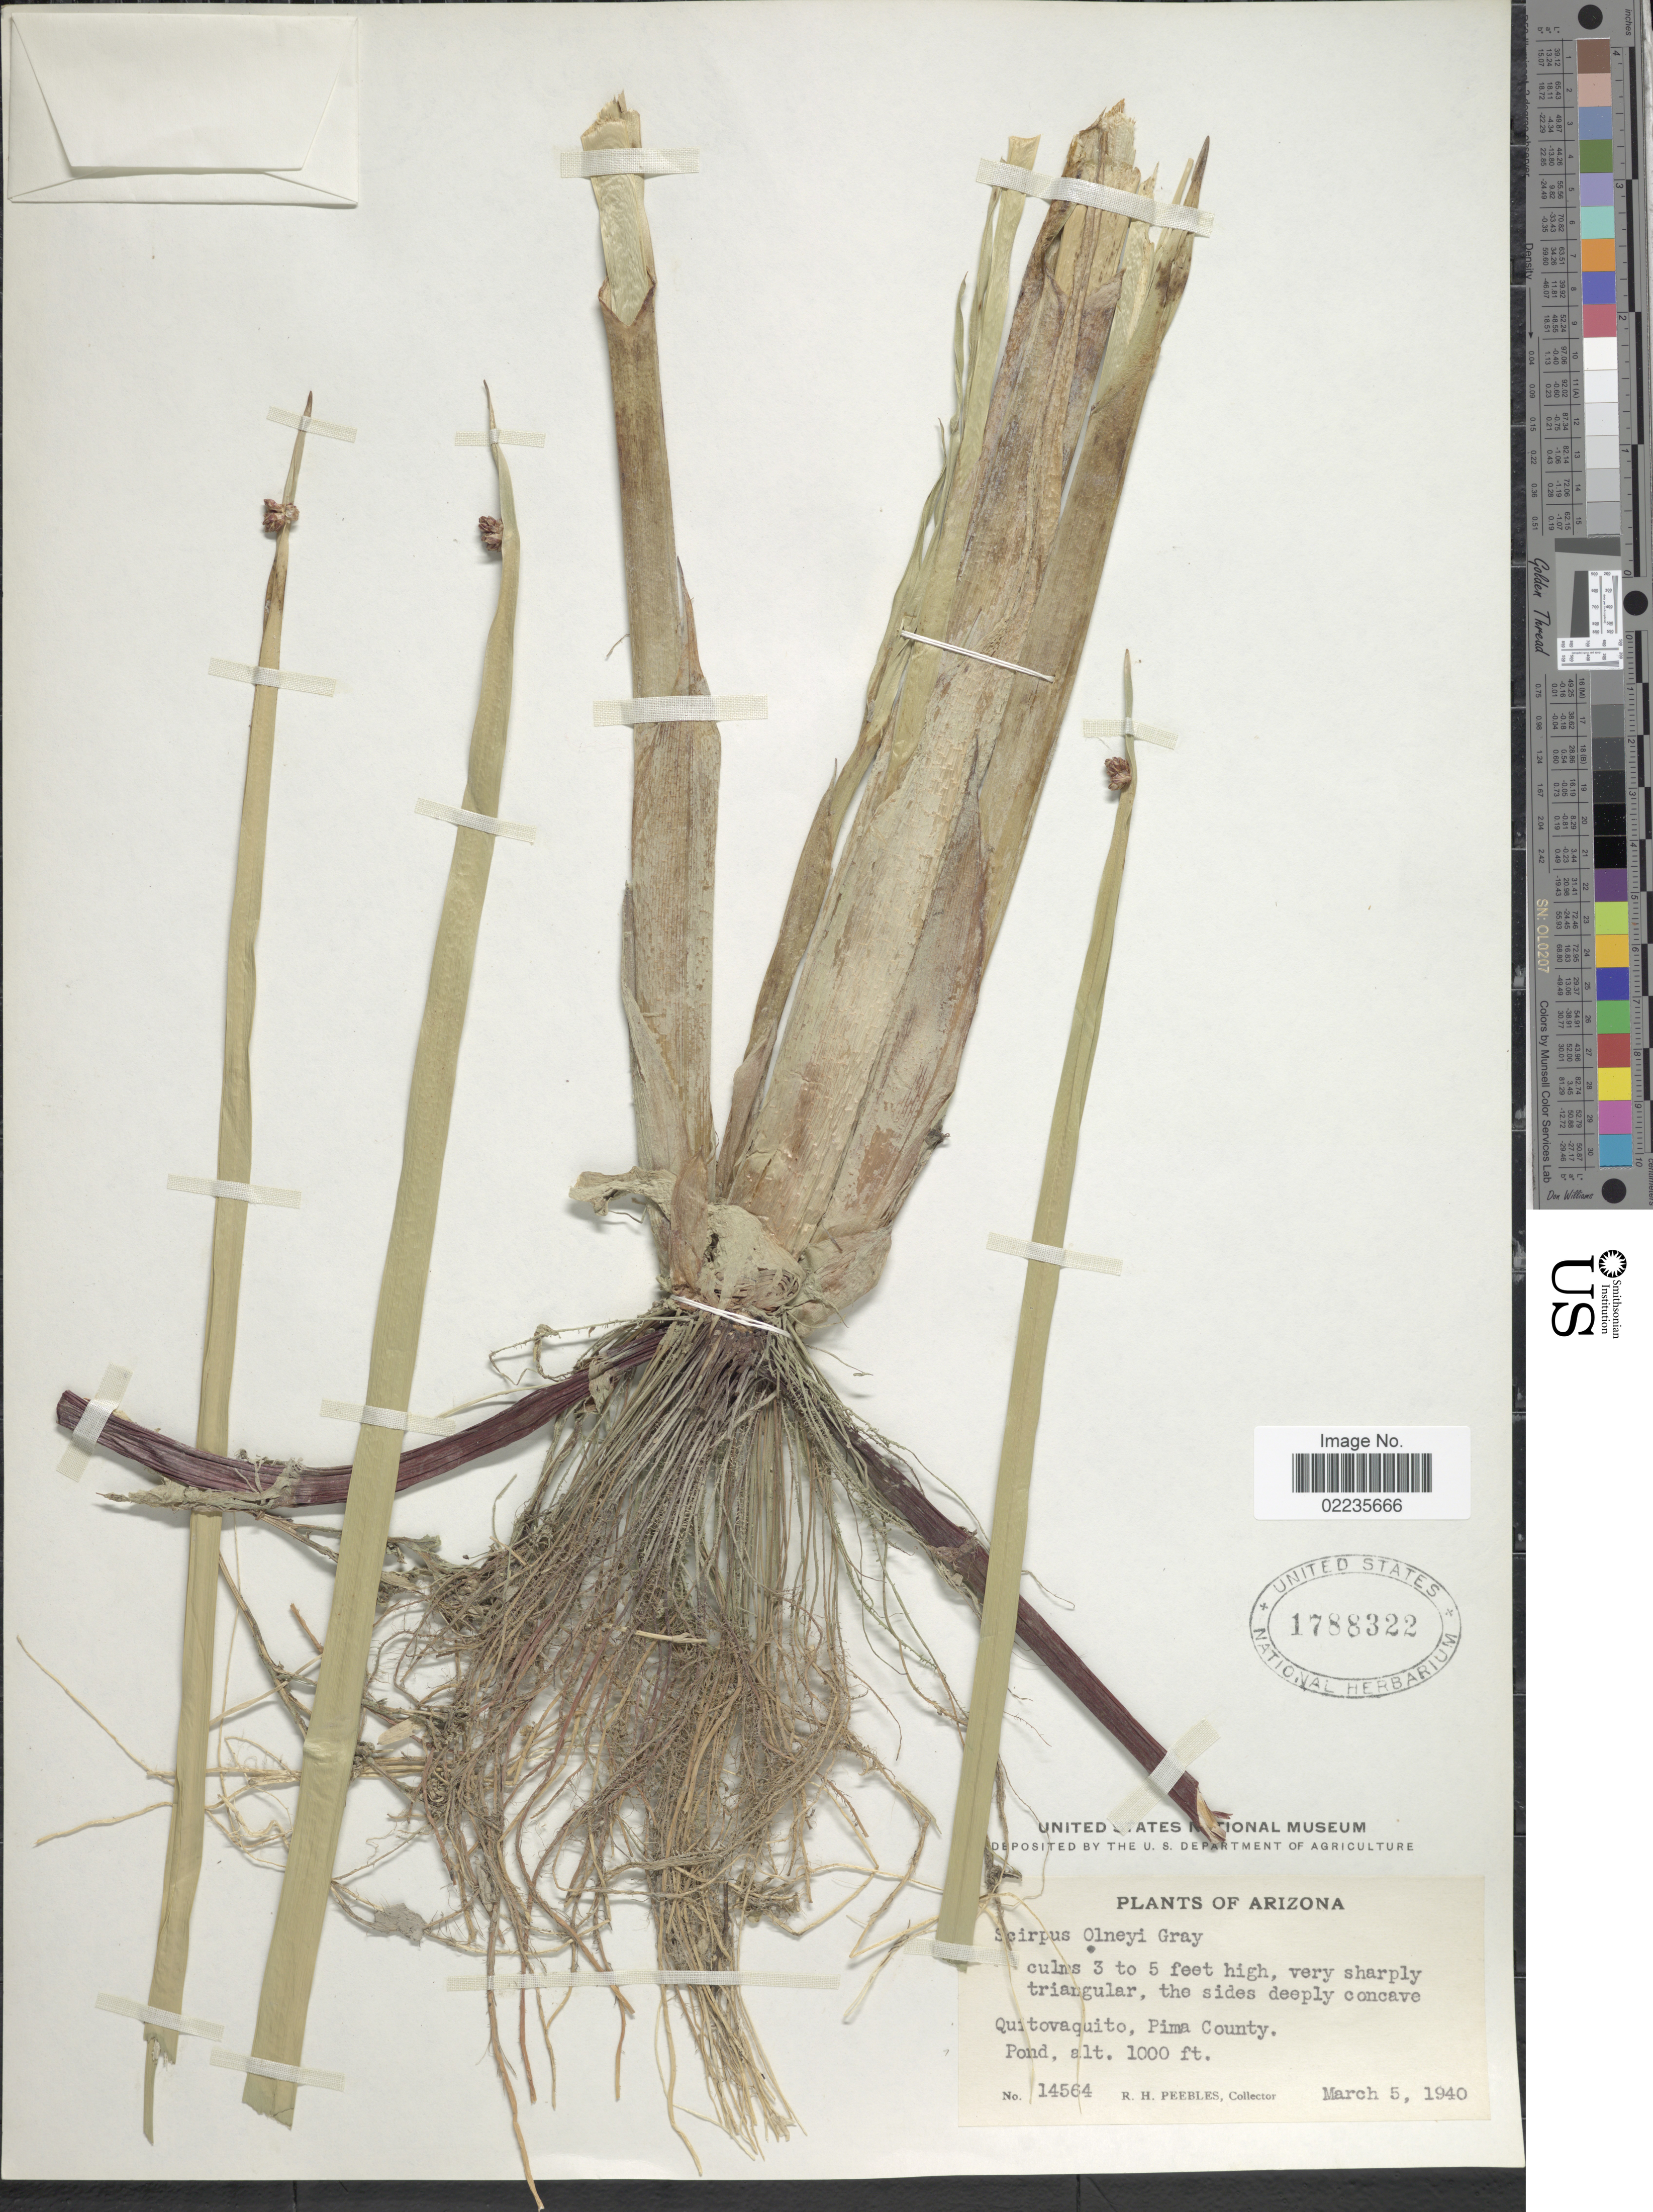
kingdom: Plantae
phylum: Tracheophyta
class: Liliopsida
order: Poales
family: Cyperaceae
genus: Schoenoplectus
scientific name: Schoenoplectus americanus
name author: (Pers.) Volkart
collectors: R. H. Peebles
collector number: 14564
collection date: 1940-03-05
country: United States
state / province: Arizona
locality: Quitovaquito, Pima County, Pond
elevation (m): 305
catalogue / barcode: US 1788322